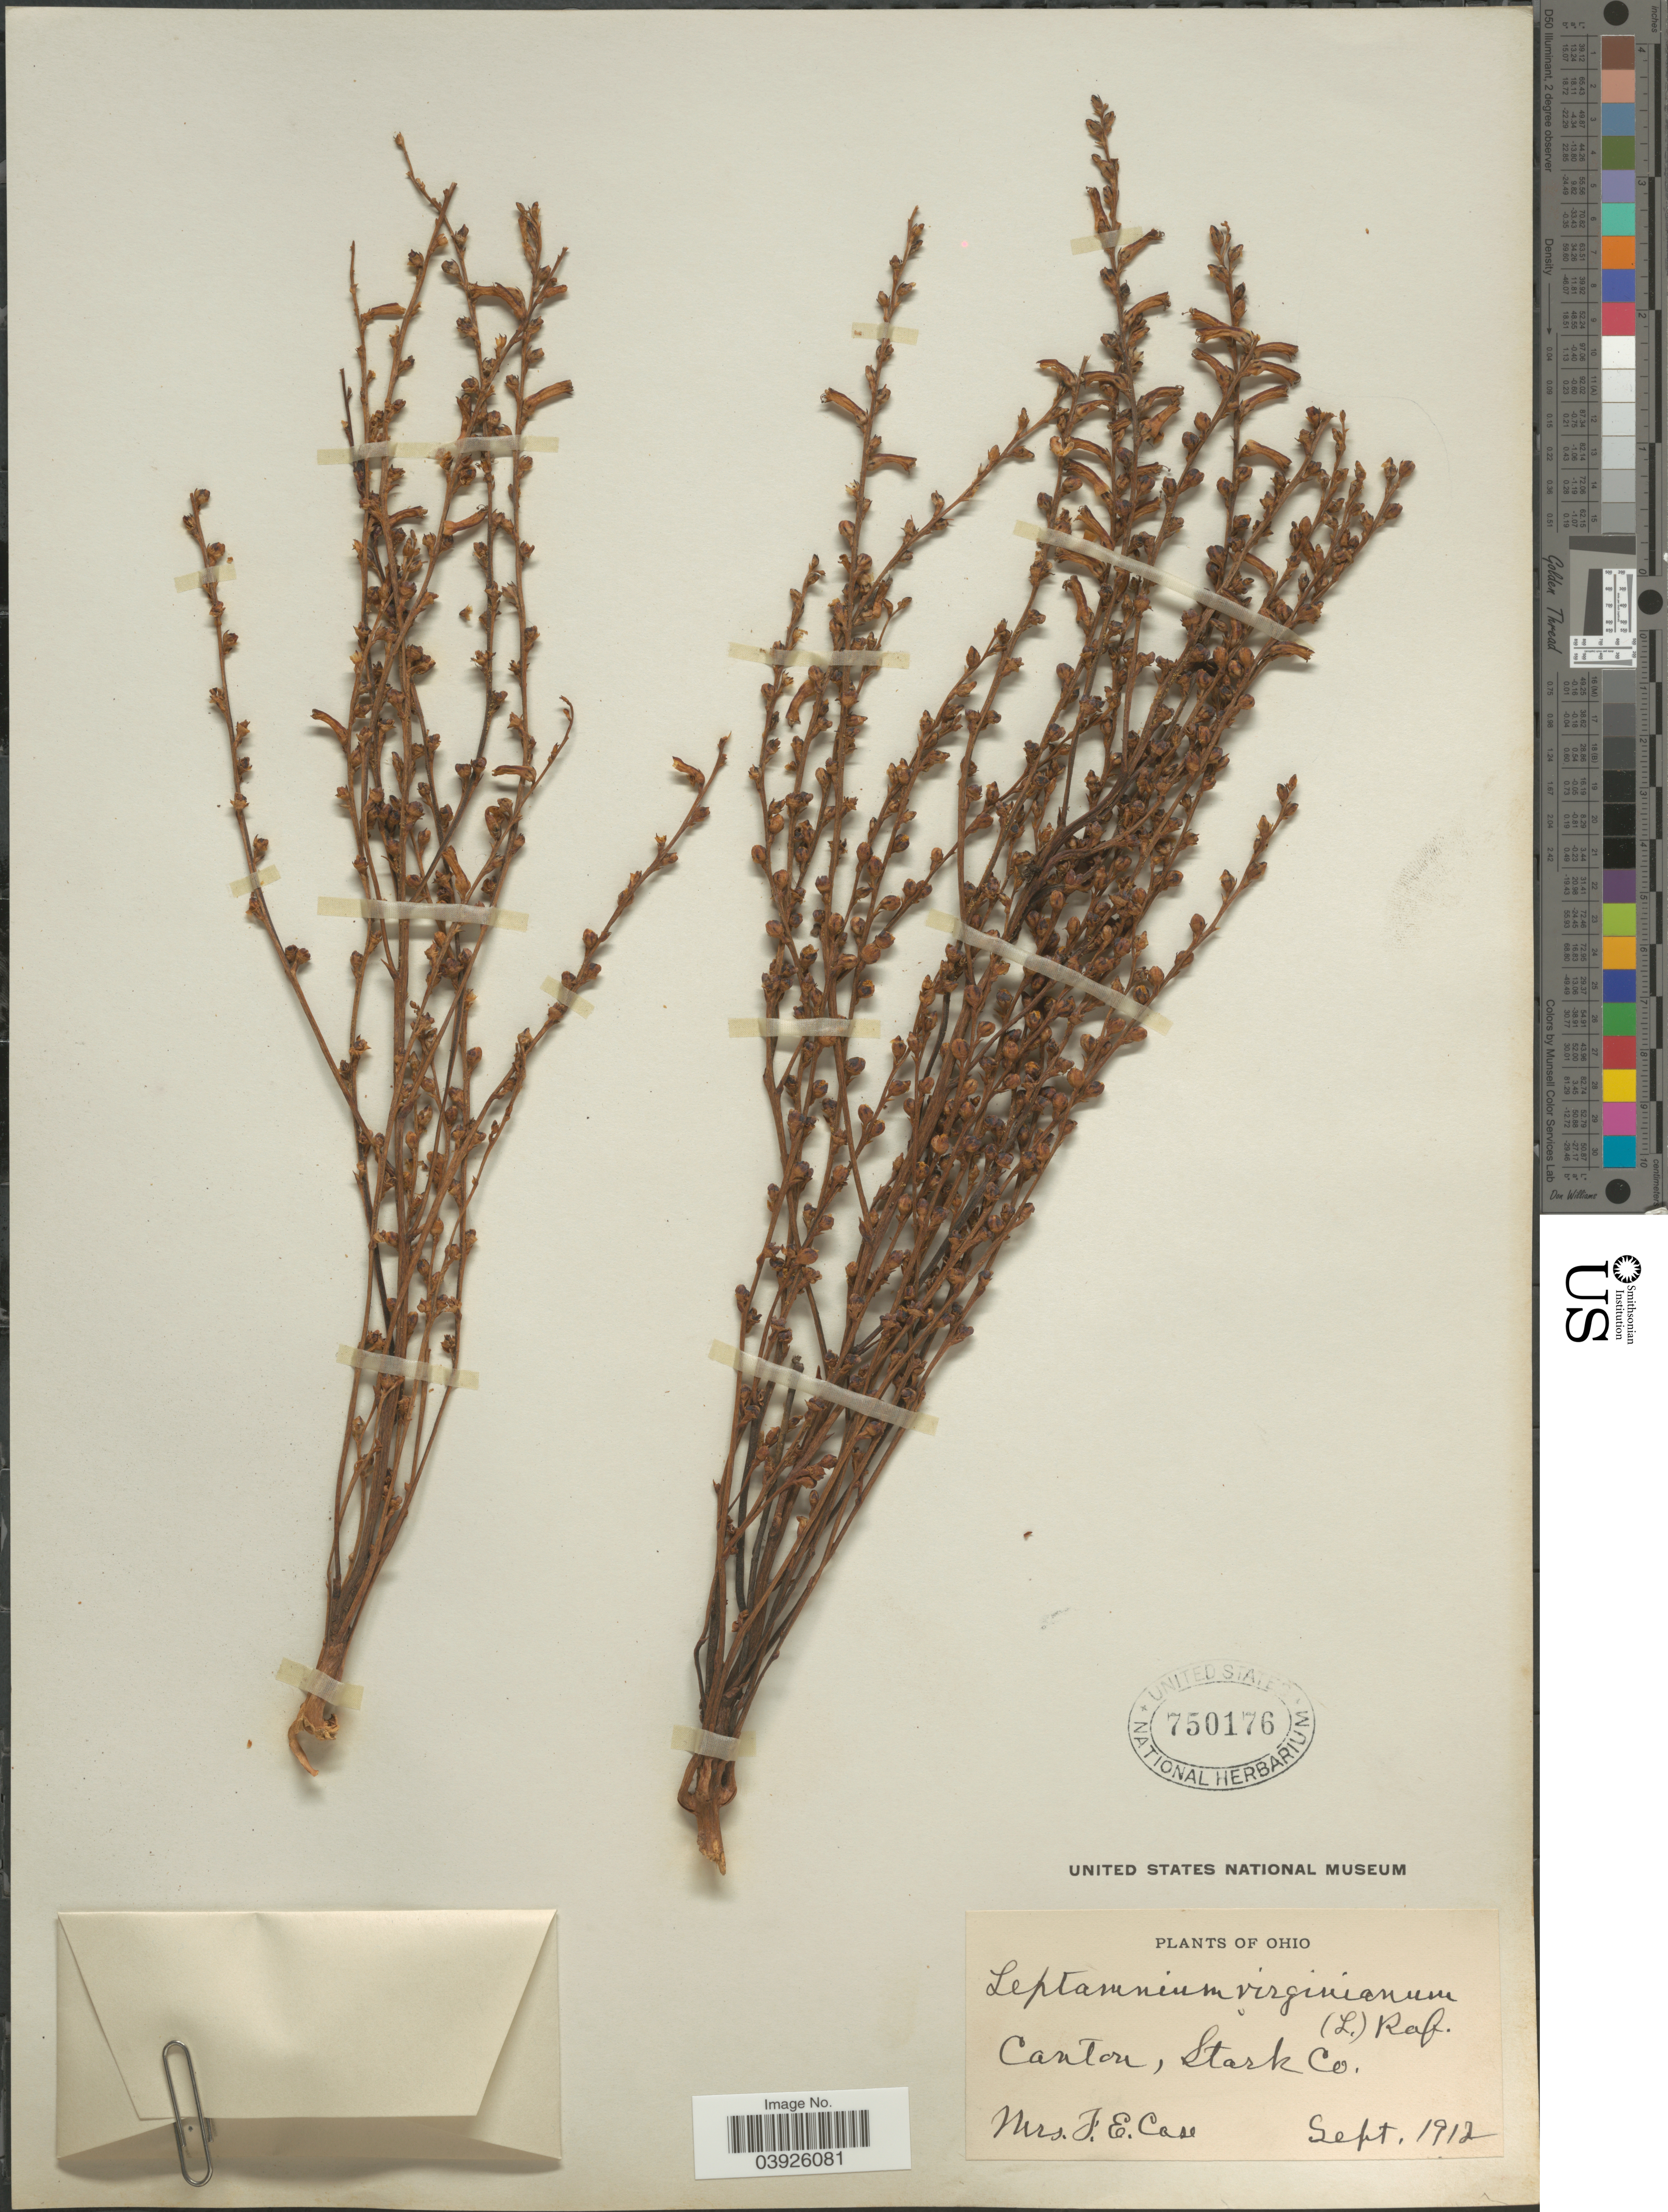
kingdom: Plantae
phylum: Tracheophyta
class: Magnoliopsida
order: Lamiales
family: Orobanchaceae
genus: Epifagus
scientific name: Epifagus virginiana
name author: (L.) W.P.C. Barton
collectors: J. Case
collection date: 1912-09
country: United States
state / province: Ohio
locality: Canton, Stark Co.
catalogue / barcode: US 750176